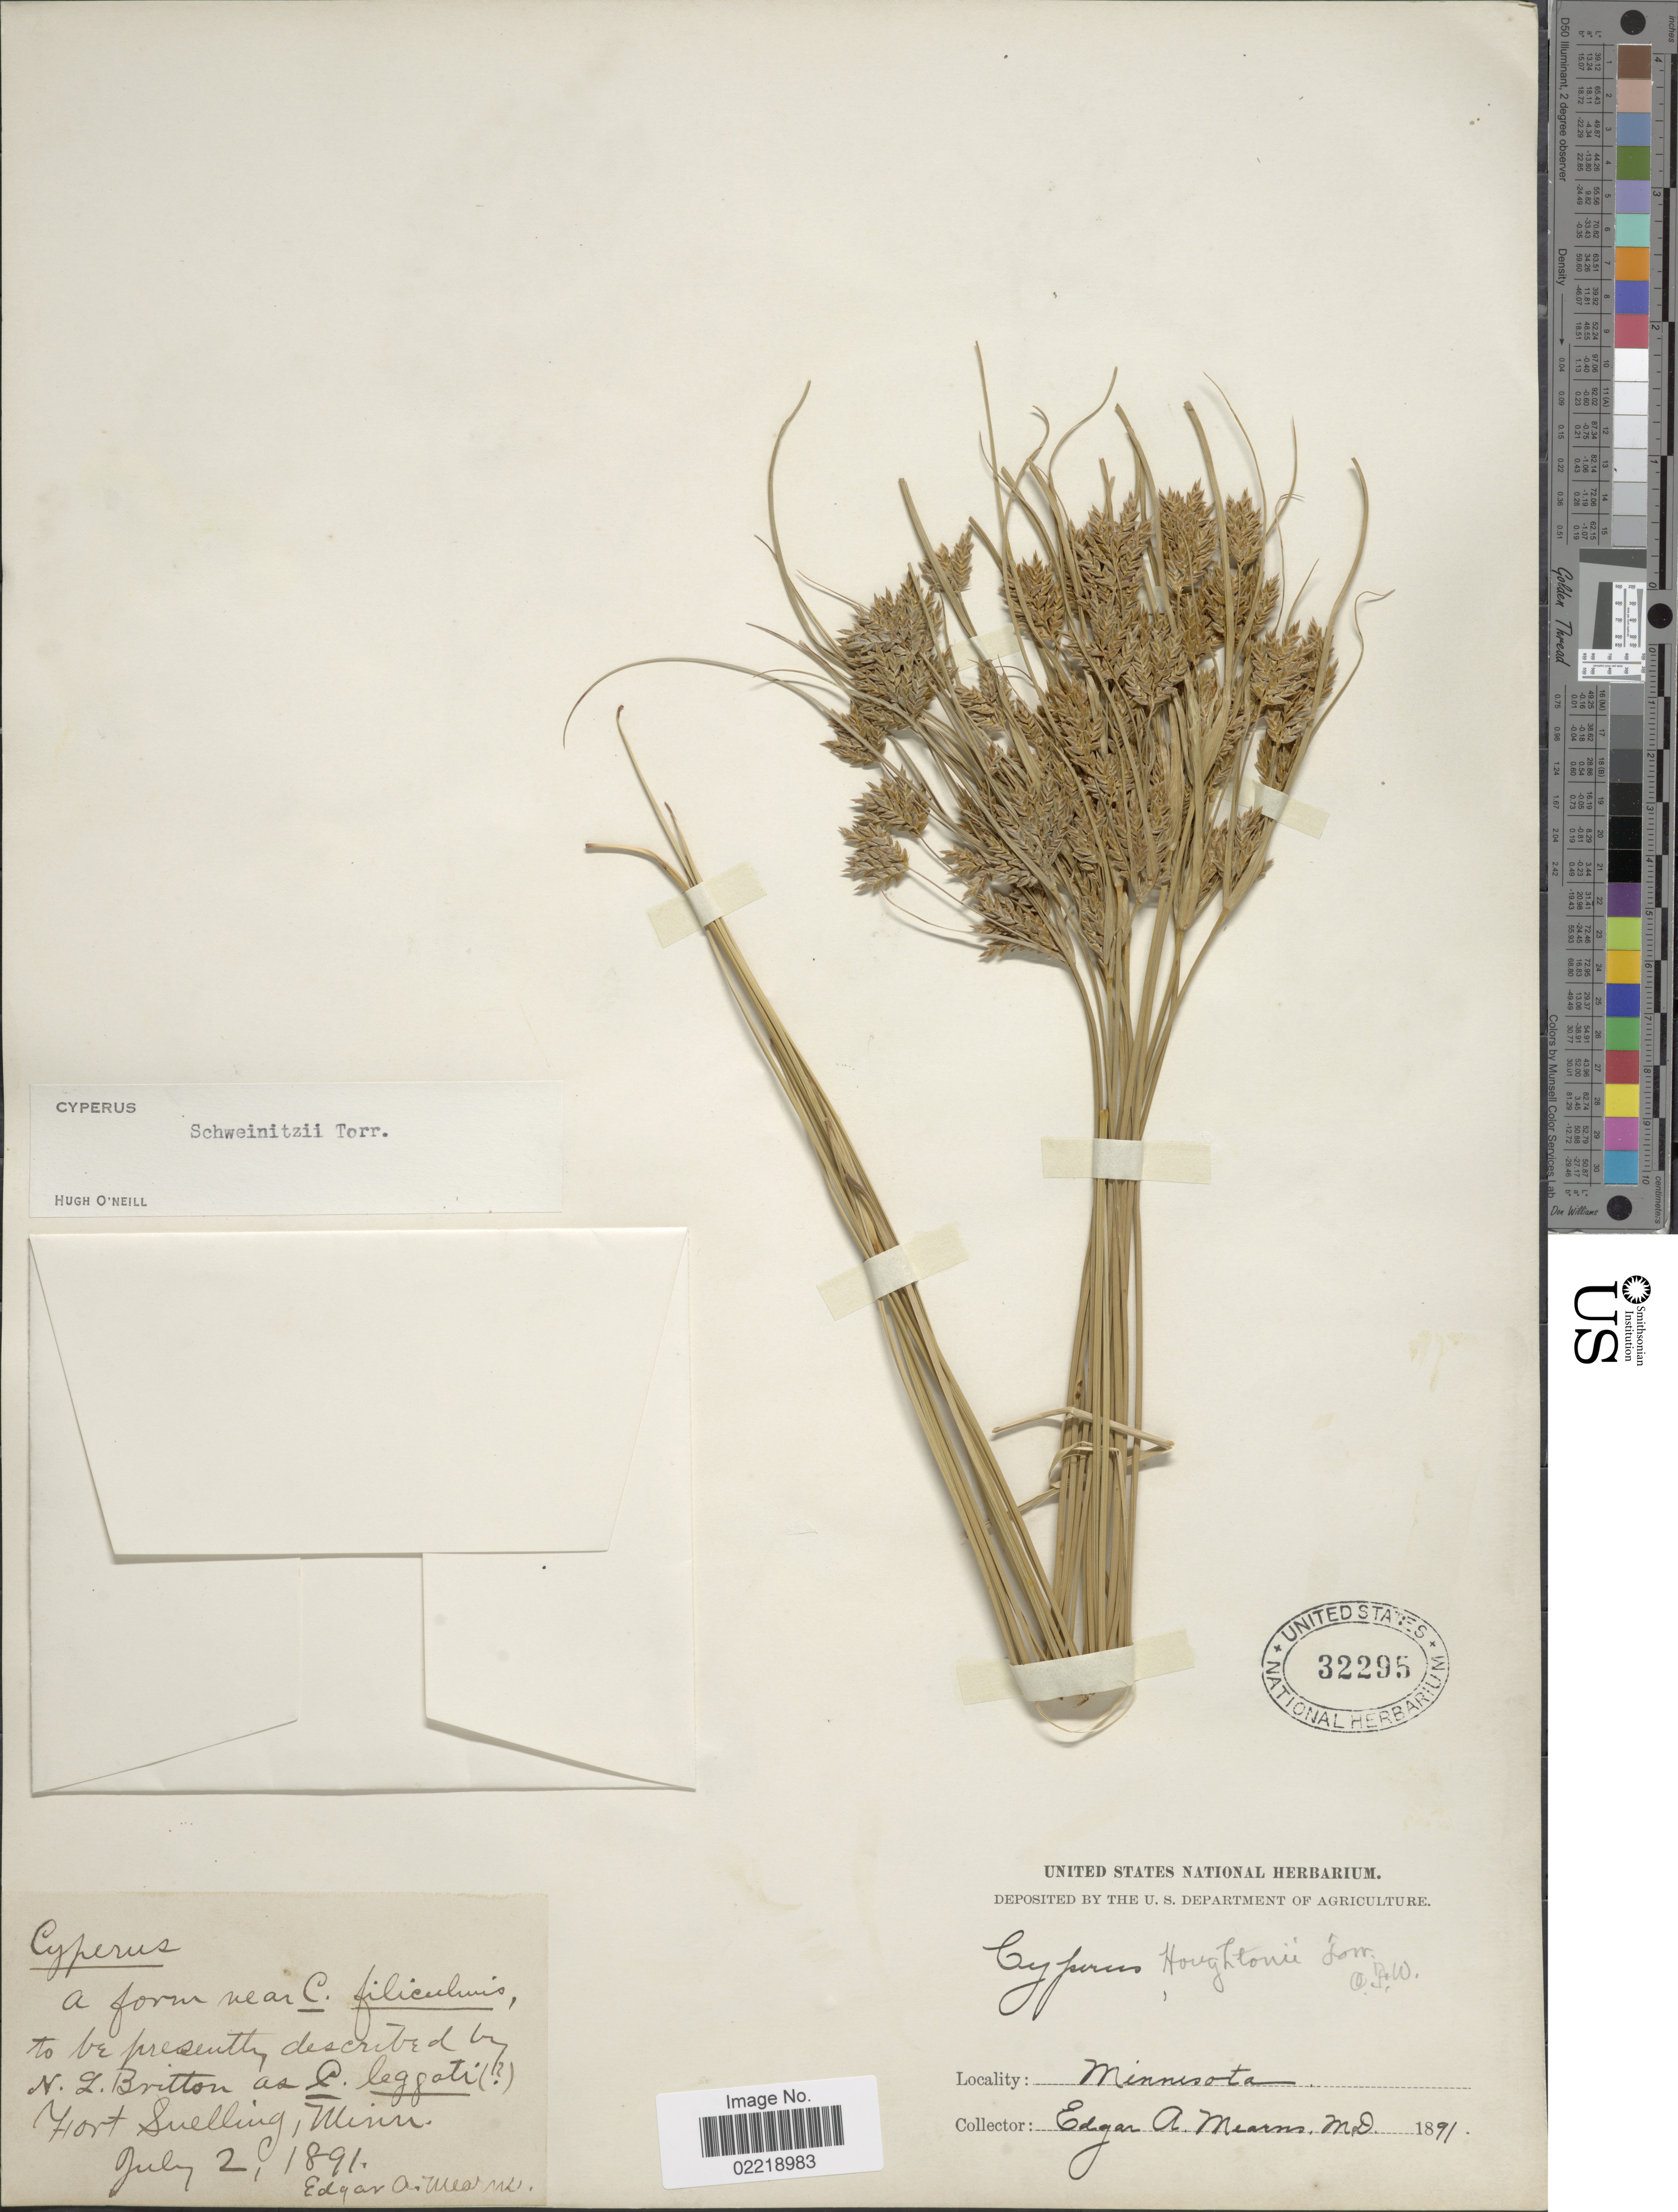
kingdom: Plantae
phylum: Tracheophyta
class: Liliopsida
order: Poales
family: Cyperaceae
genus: Cyperus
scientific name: Cyperus schweinitzii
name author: Torr.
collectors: E. A. Mearns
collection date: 1891-07-02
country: United States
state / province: Minnesota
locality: Fort Snelling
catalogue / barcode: US 32295